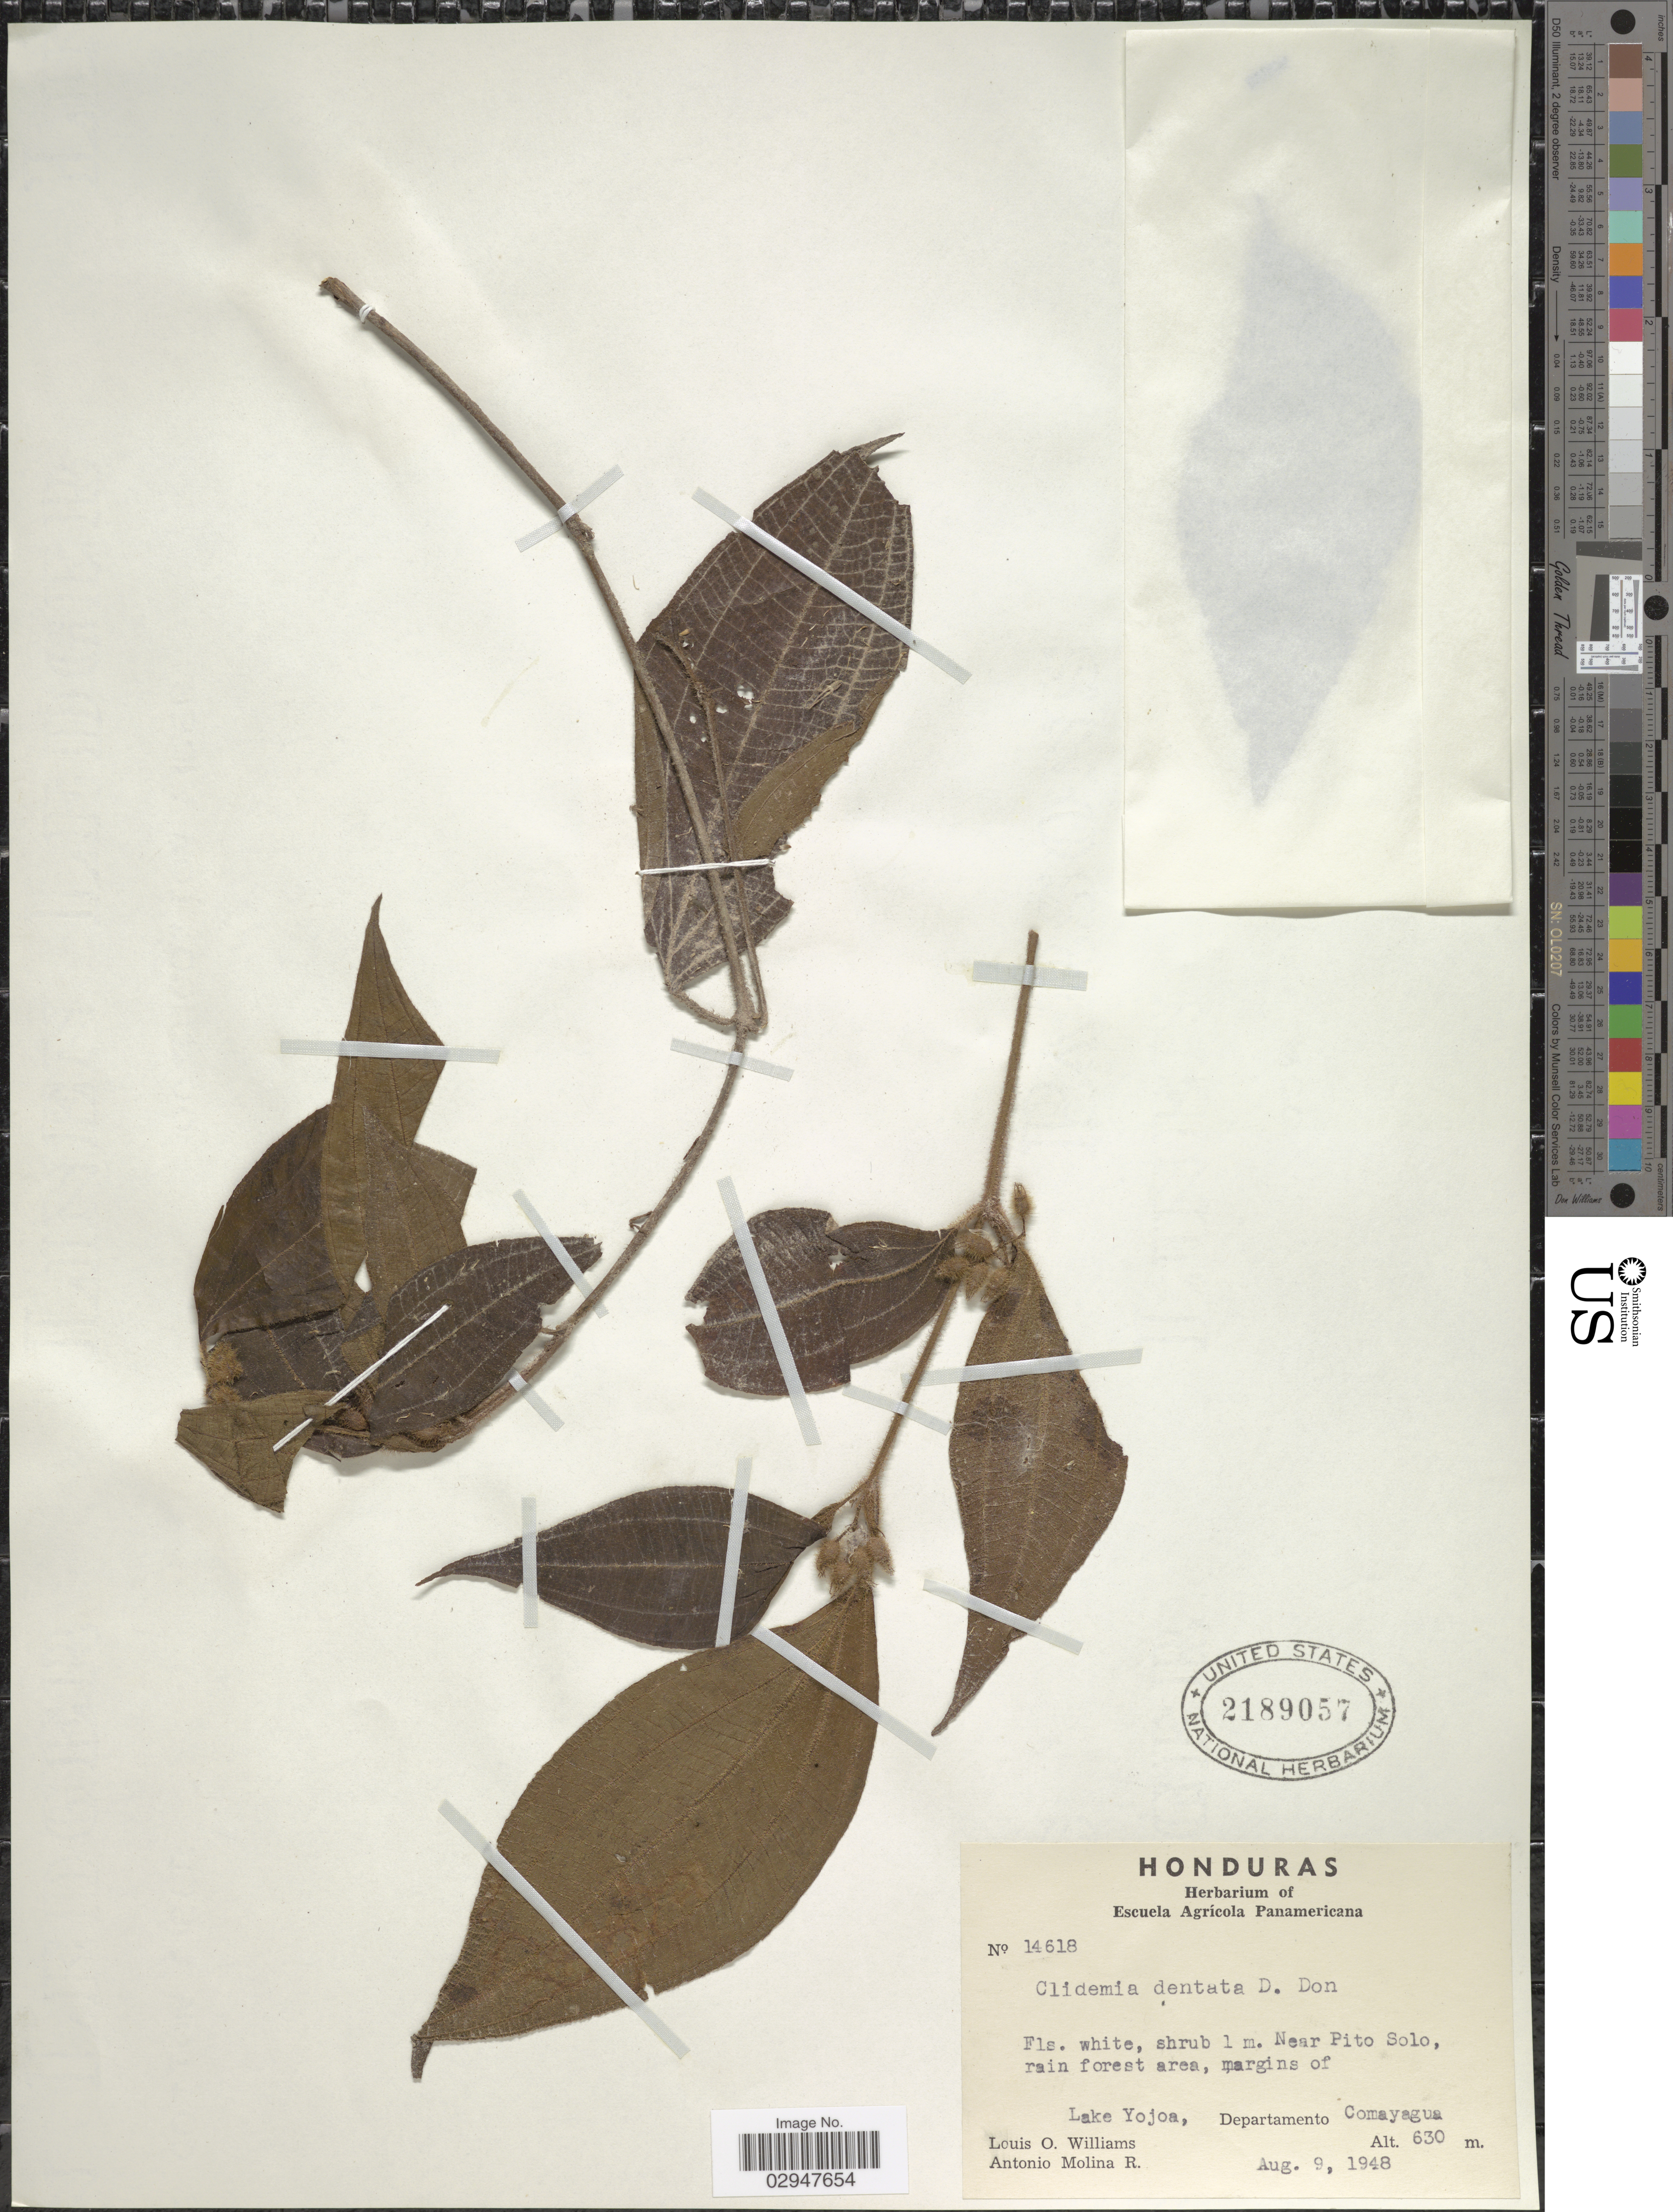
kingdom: Plantae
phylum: Tracheophyta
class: Magnoliopsida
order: Myrtales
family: Melastomataceae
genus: Clidemia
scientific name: Clidemia dentata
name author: D. Don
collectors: L. O. Williams & A. Molina R.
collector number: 14618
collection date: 1948-08-09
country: Honduras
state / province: Comayagua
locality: Near Pito Solo. Margins of Lake Yojoa, Departamento Comayagua.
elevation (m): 630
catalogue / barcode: US 2189057